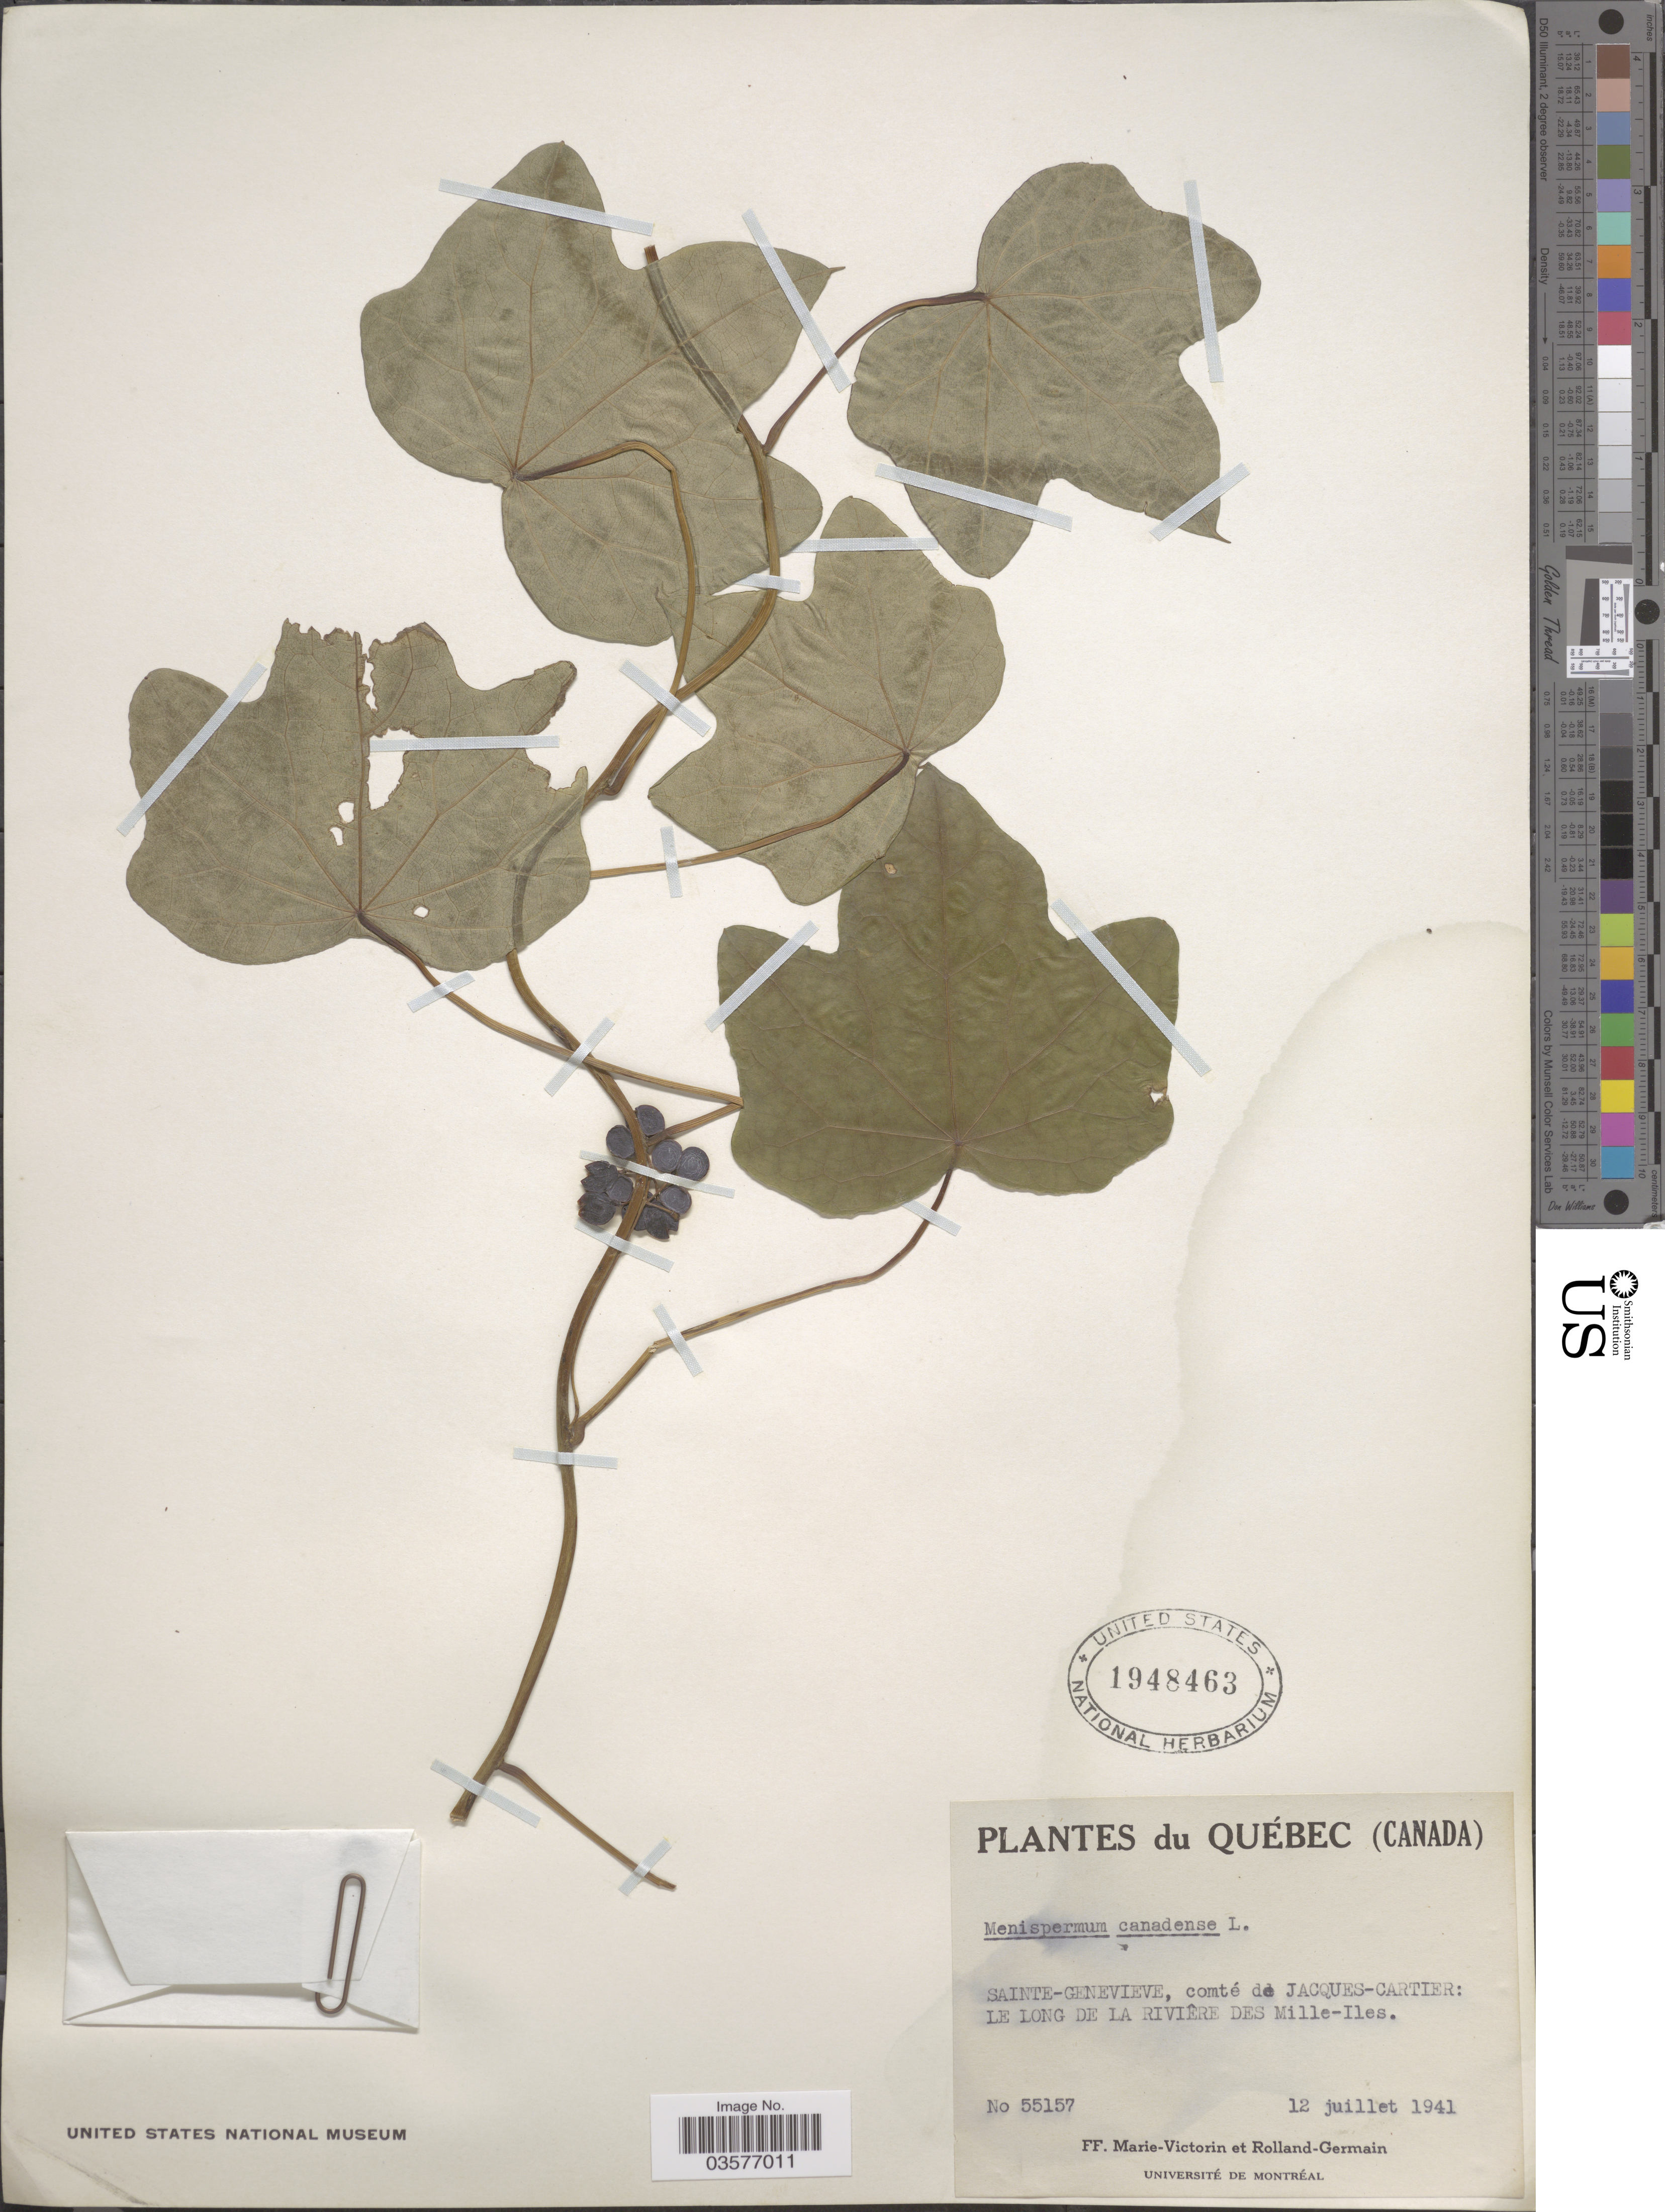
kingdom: Plantae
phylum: Tracheophyta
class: Magnoliopsida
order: Ranunculales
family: Menispermaceae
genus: Menispermum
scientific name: Menispermum canadense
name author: L.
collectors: F. Marie-Victorin & Rolland-Germain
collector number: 55157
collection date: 1941-07-12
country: Canada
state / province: Quebec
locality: Sainte-Genevieve, comté de Jacques-Cartier: Le long de la Riviêre des Mille-Iles.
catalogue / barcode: US 1948463